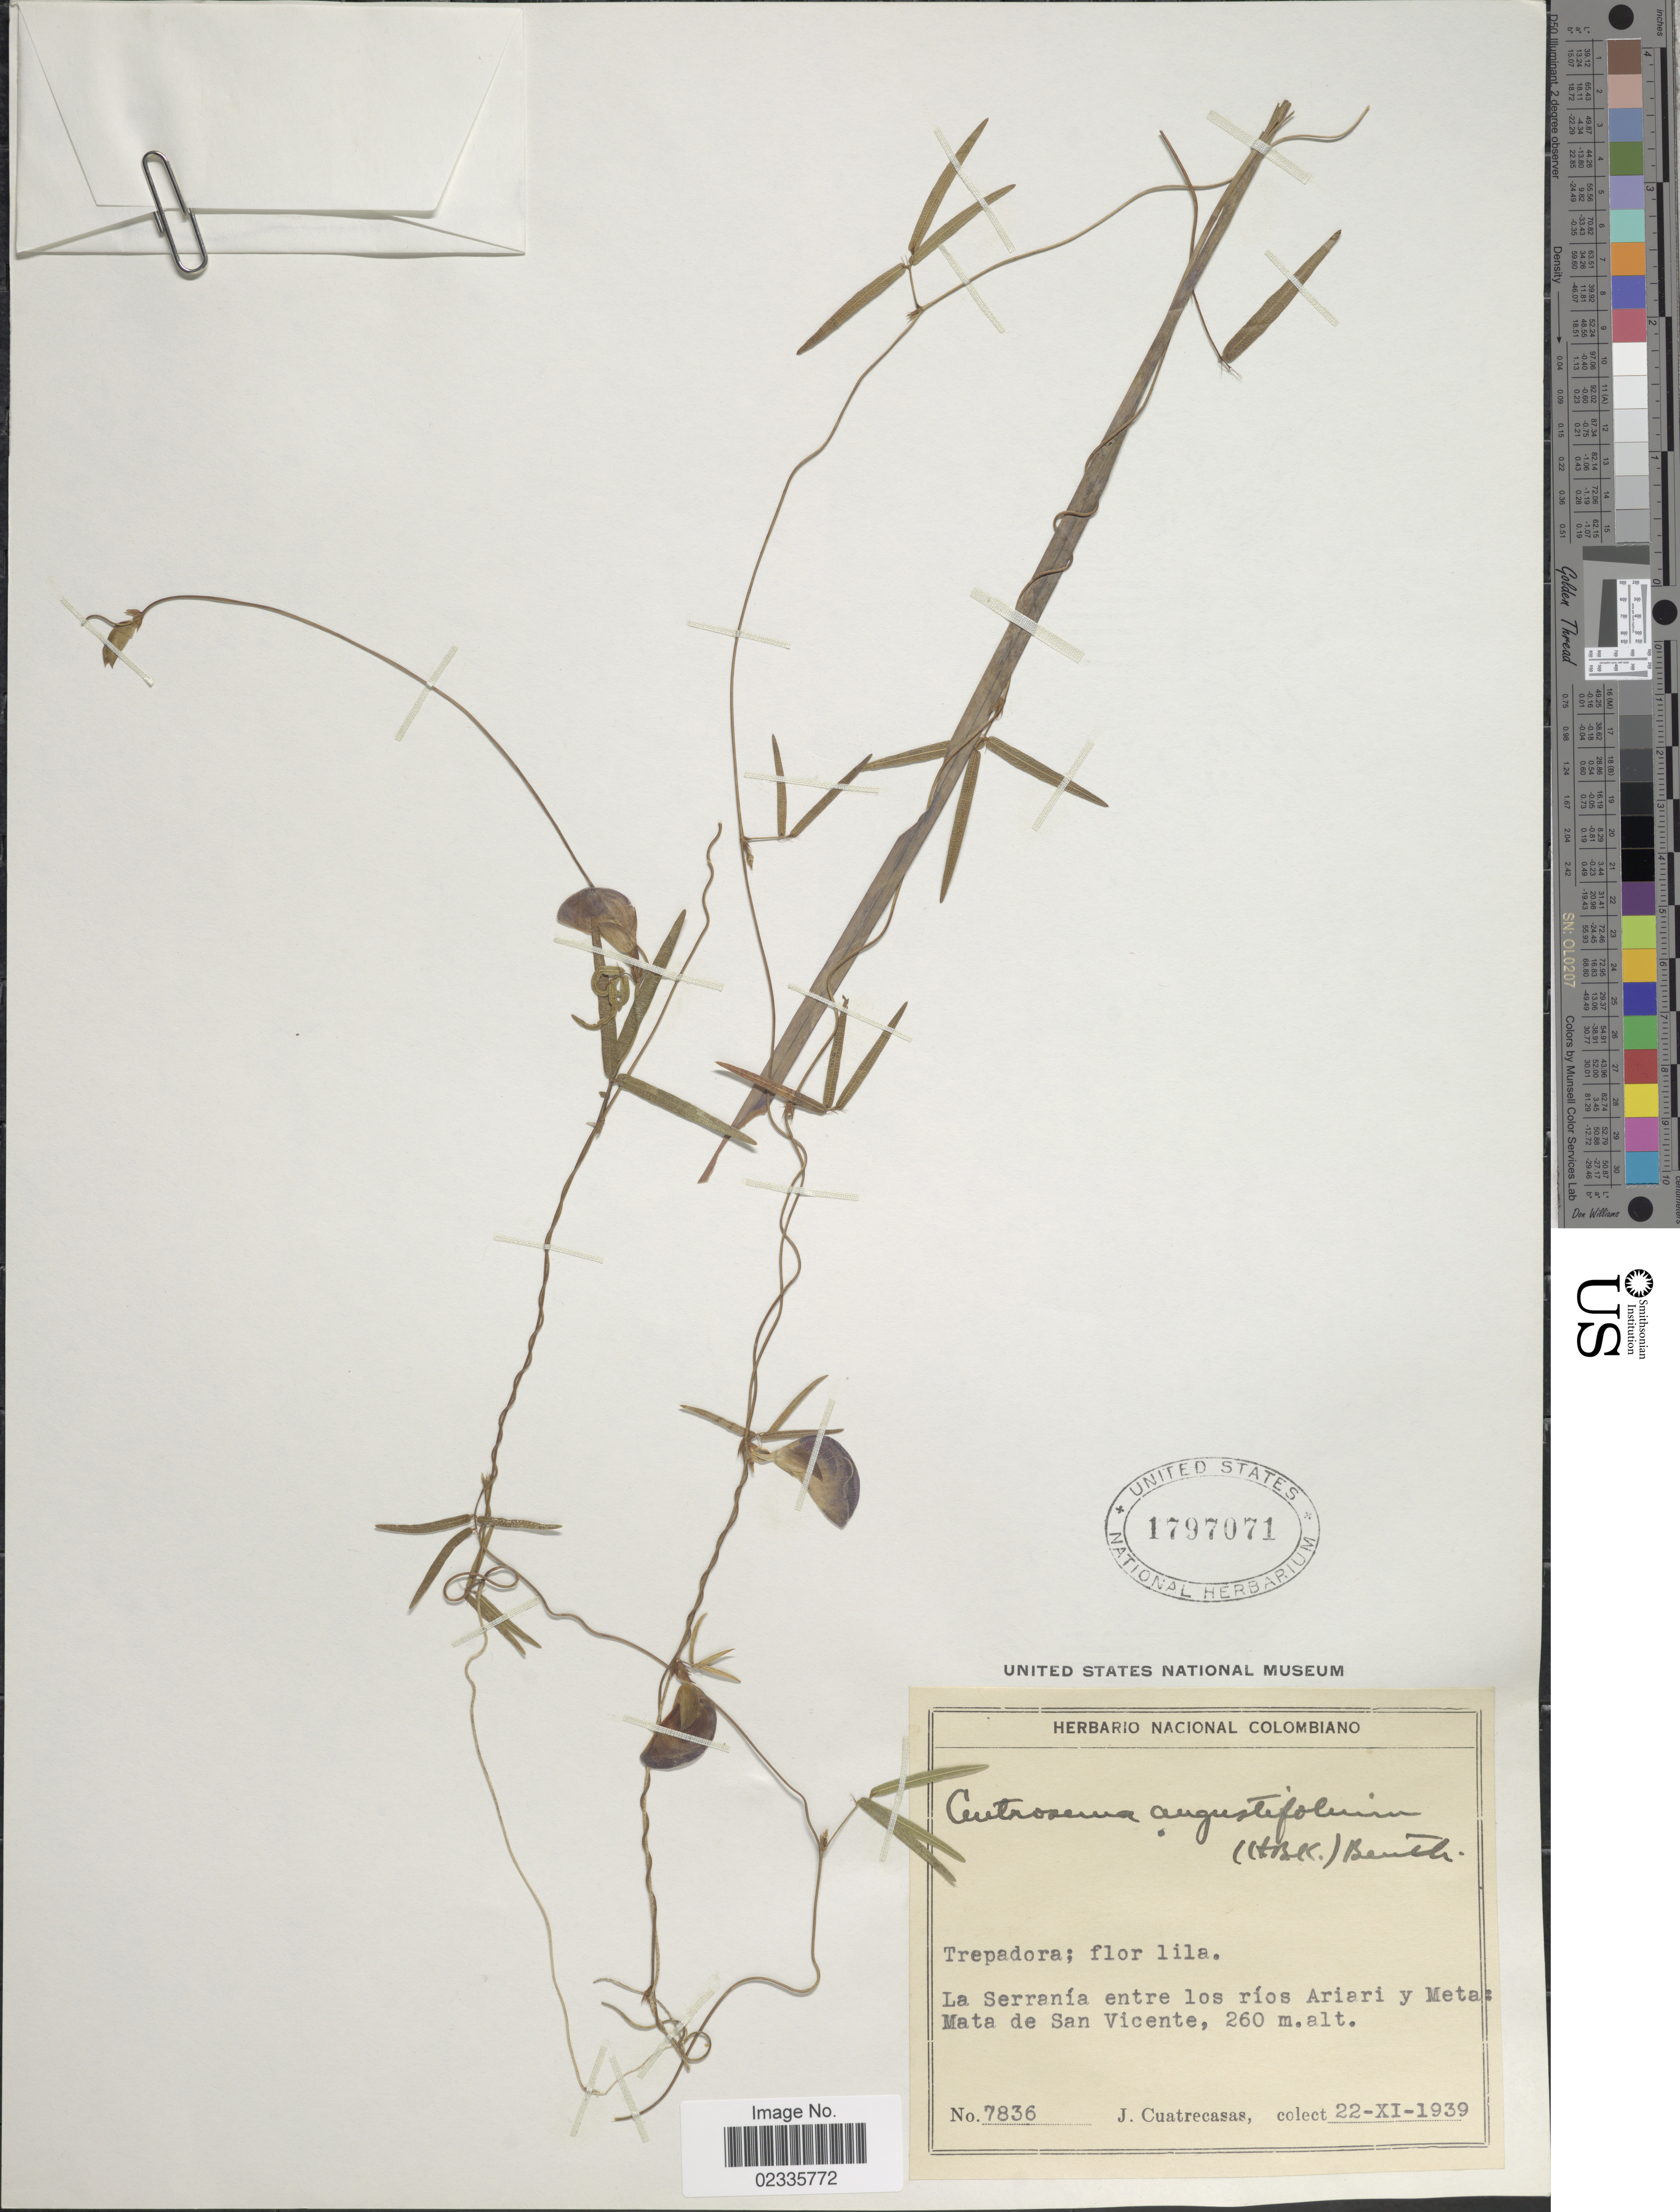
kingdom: Plantae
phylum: Tracheophyta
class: Magnoliopsida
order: Fabales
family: Fabaceae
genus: Centrosema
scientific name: Centrosema angustifolium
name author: (Kunth) Benth.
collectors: J. Cuatrecasas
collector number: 7836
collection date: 1939-11-22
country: Colombia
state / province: Meta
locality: La Serrania entre los rios Ariari y Meta: Mata de San Vicente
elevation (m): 260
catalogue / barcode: US 1797071